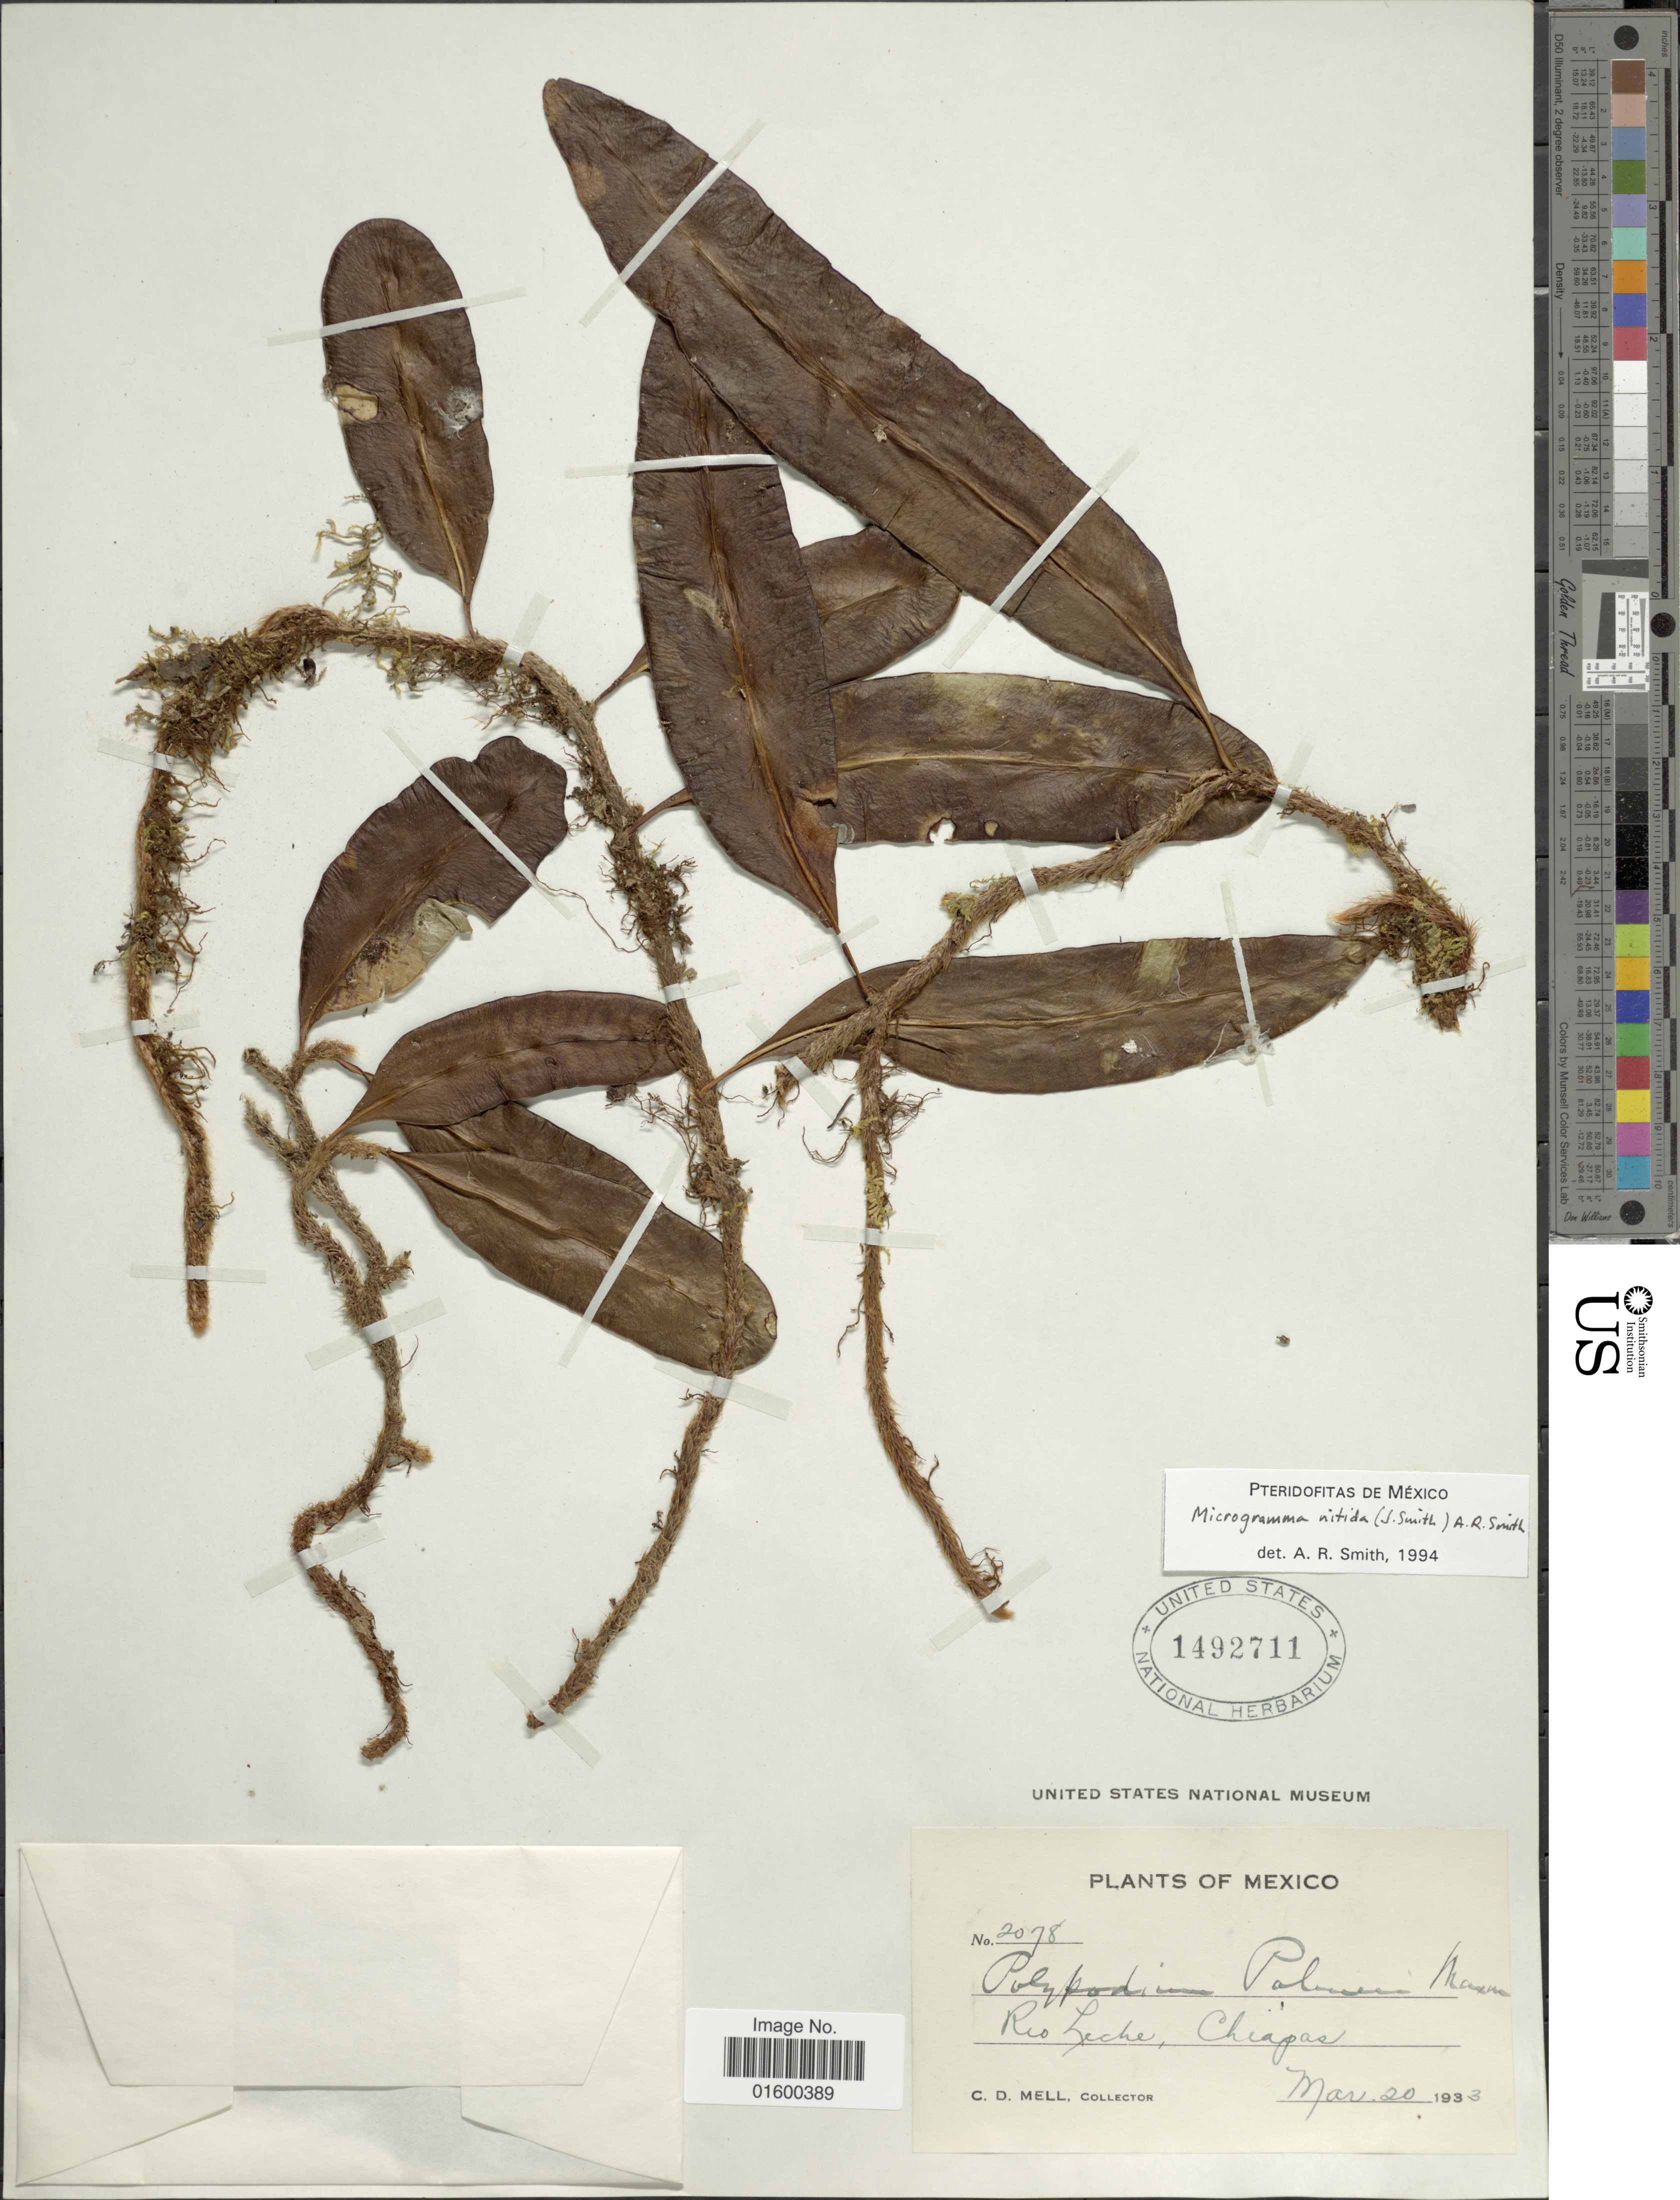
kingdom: Plantae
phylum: Tracheophyta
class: Polypodiopsida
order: Polypodiales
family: Polypodiaceae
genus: Microgramma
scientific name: Microgramma nitida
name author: (J. Sm.) A.R. Sm.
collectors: C. D. Mell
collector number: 2078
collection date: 1933-03-20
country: Mexico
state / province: Chiapas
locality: Rio Leche, Chiapas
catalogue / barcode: US 1492711